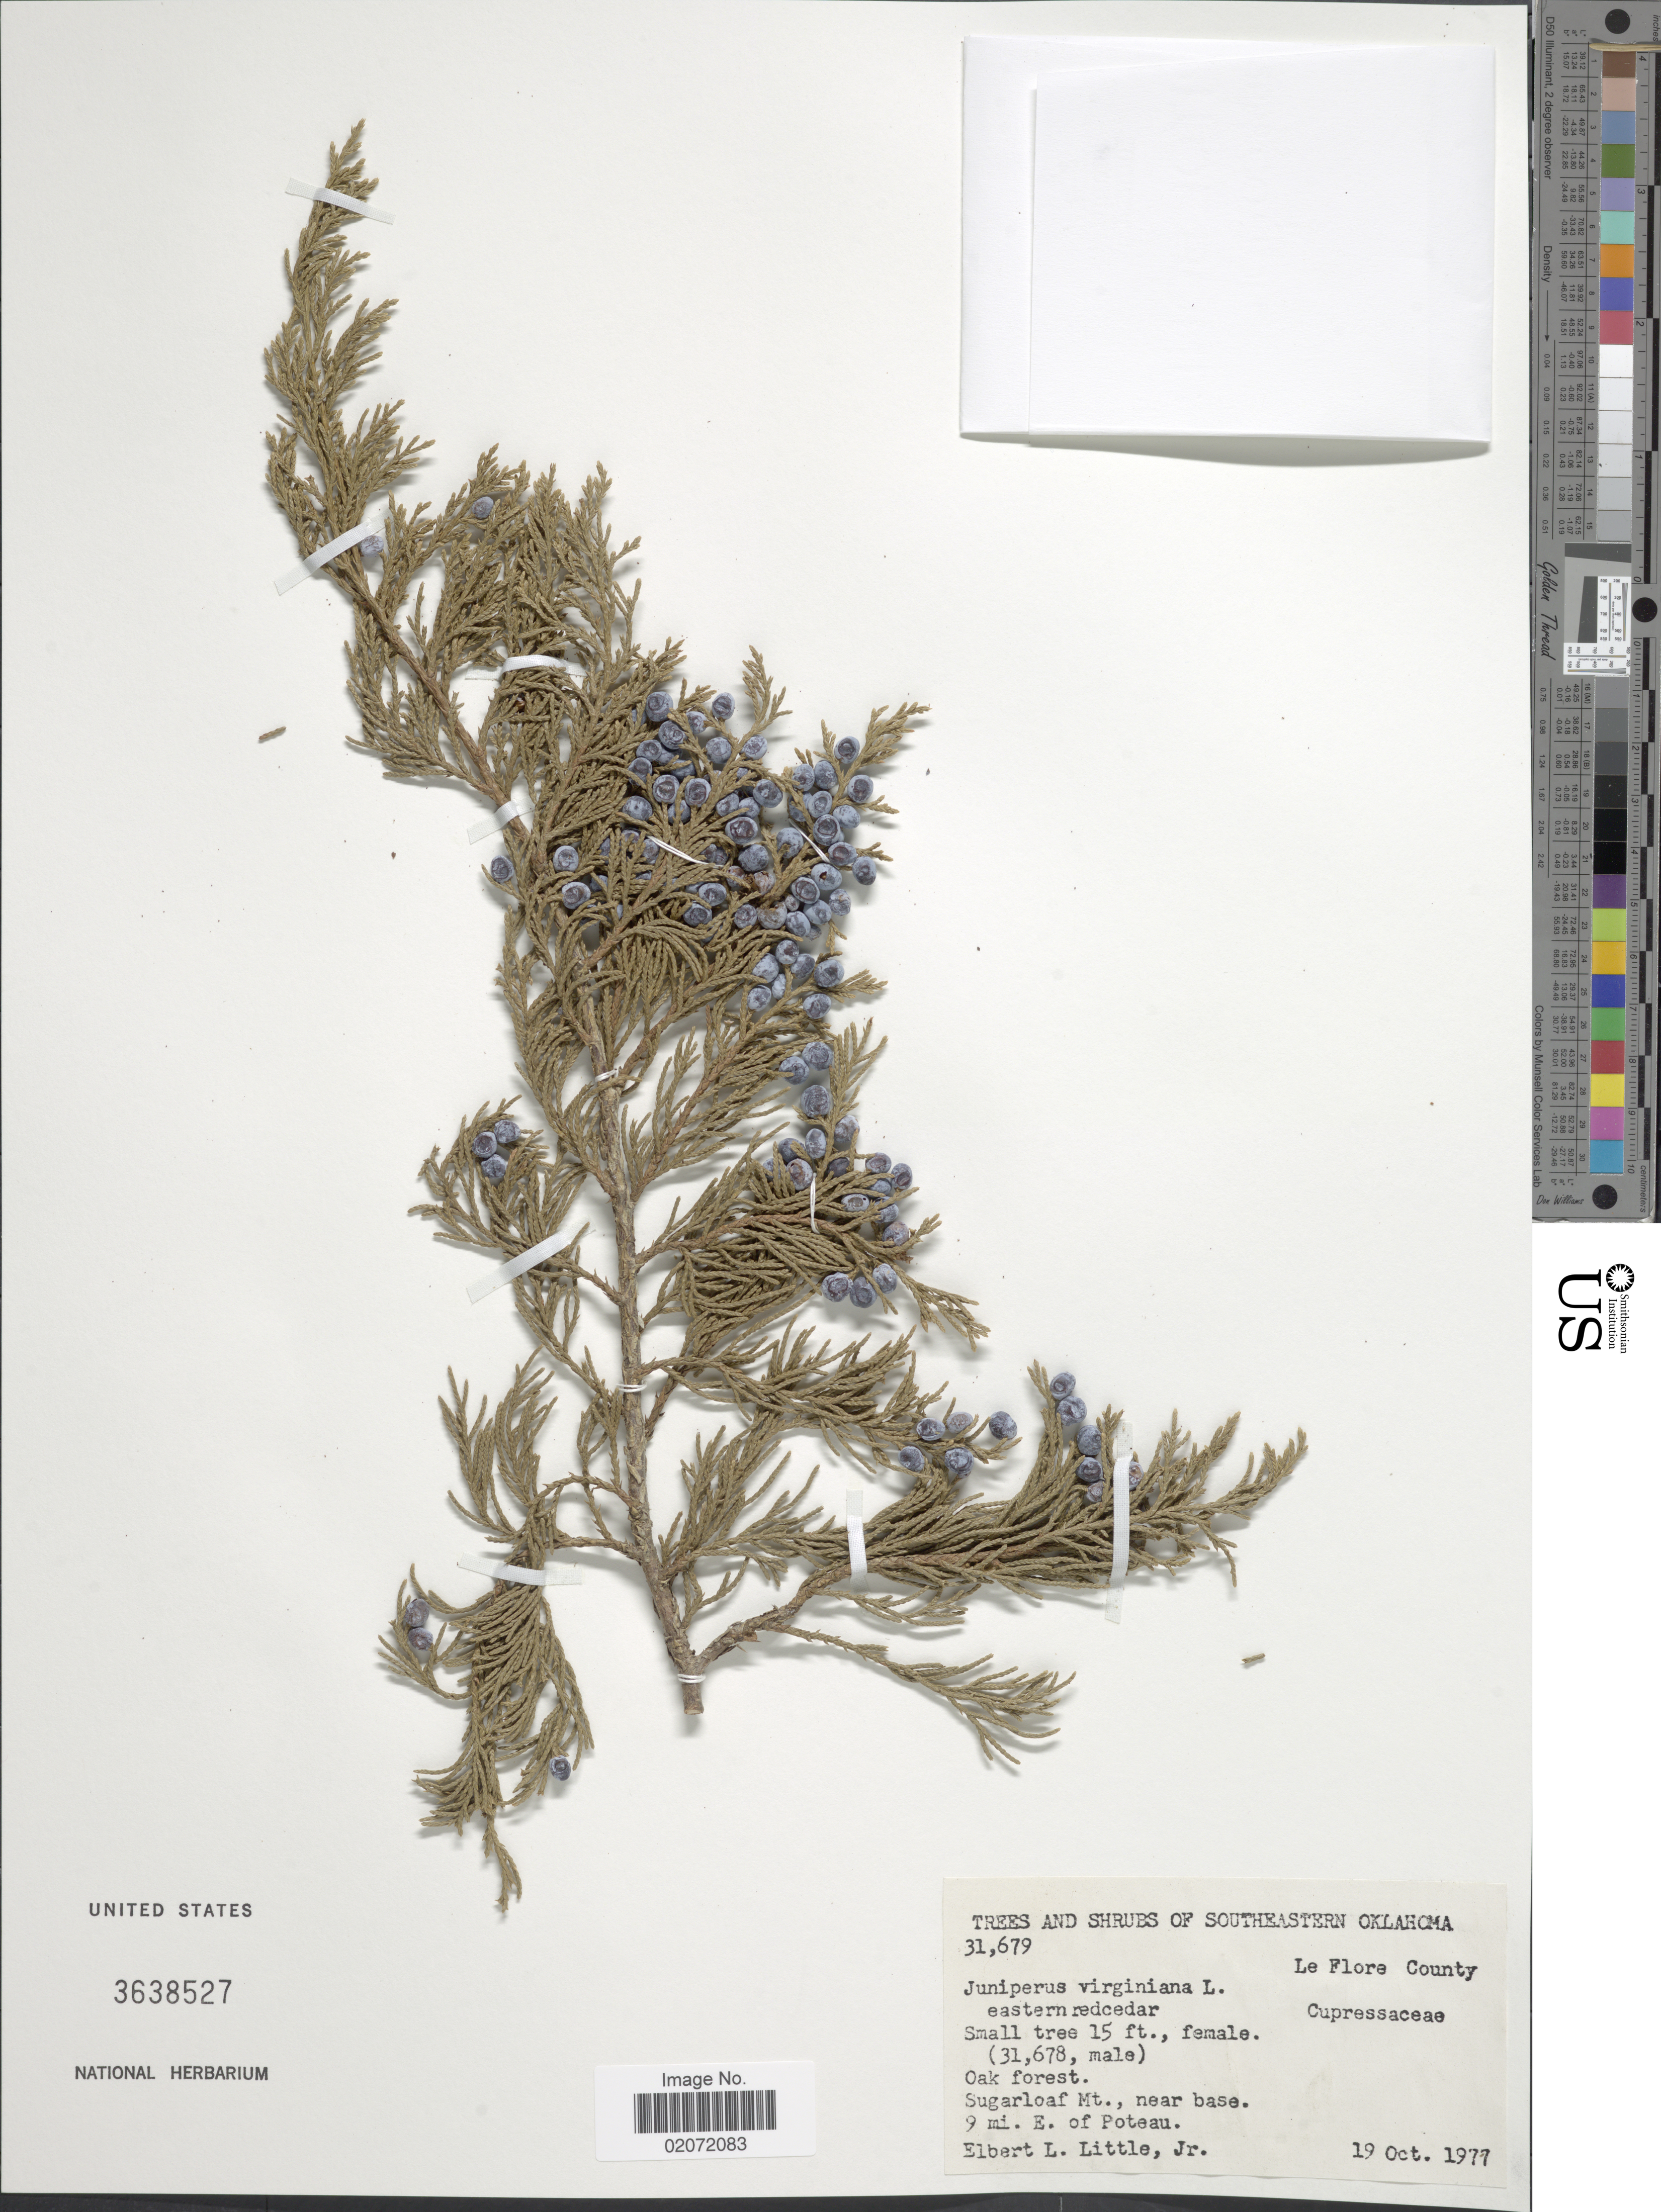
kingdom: Plantae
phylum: Tracheophyta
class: Pinopsida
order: Pinales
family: Cupressaceae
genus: Juniperus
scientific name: Juniperus virginiana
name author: L.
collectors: E. L. Little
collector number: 31679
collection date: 1977-10-19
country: United States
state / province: Oklahoma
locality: Sugarloaf Mt., near base 9 mi. E. of Poteau.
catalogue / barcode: US 3638527